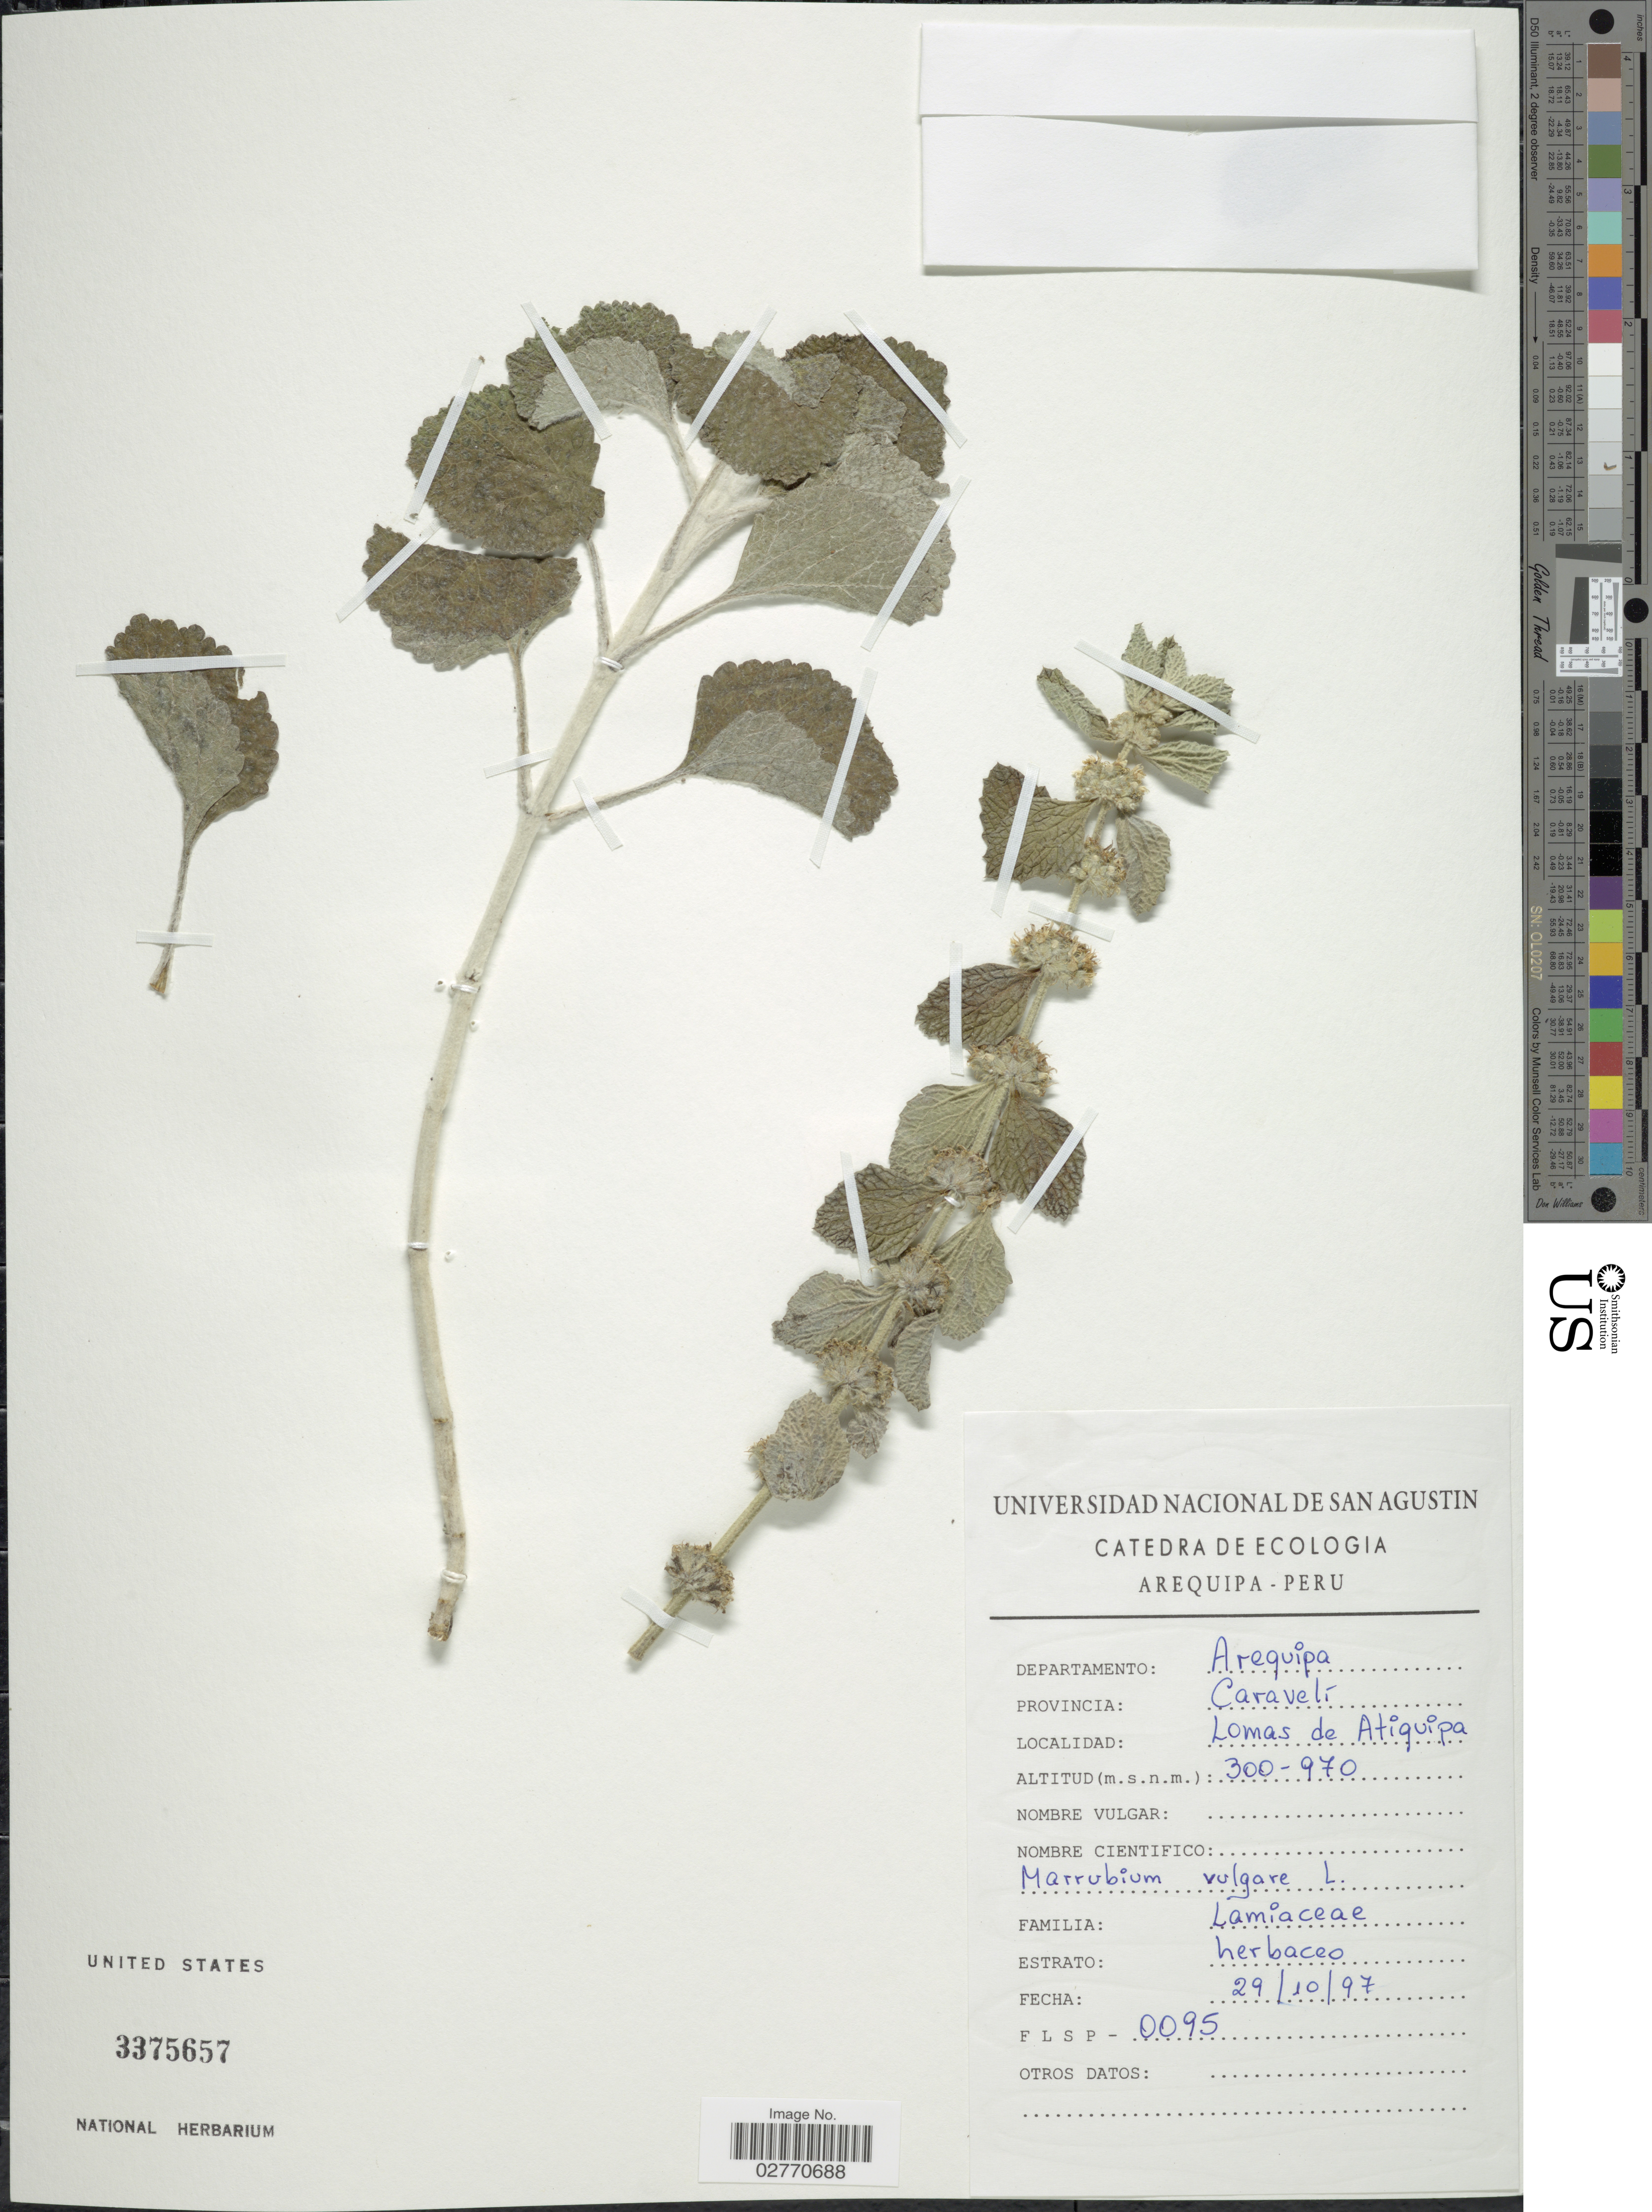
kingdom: Plantae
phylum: Tracheophyta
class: Magnoliopsida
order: Lamiales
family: Lamiaceae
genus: Marrubium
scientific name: Marrubium vulgare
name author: L.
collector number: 0095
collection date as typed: Transcribed d/m/y: 29/10/97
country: Peru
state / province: Arequipa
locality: Provincia Caravelí, Lomas de Atiquipa.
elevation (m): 300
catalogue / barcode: US 3375657